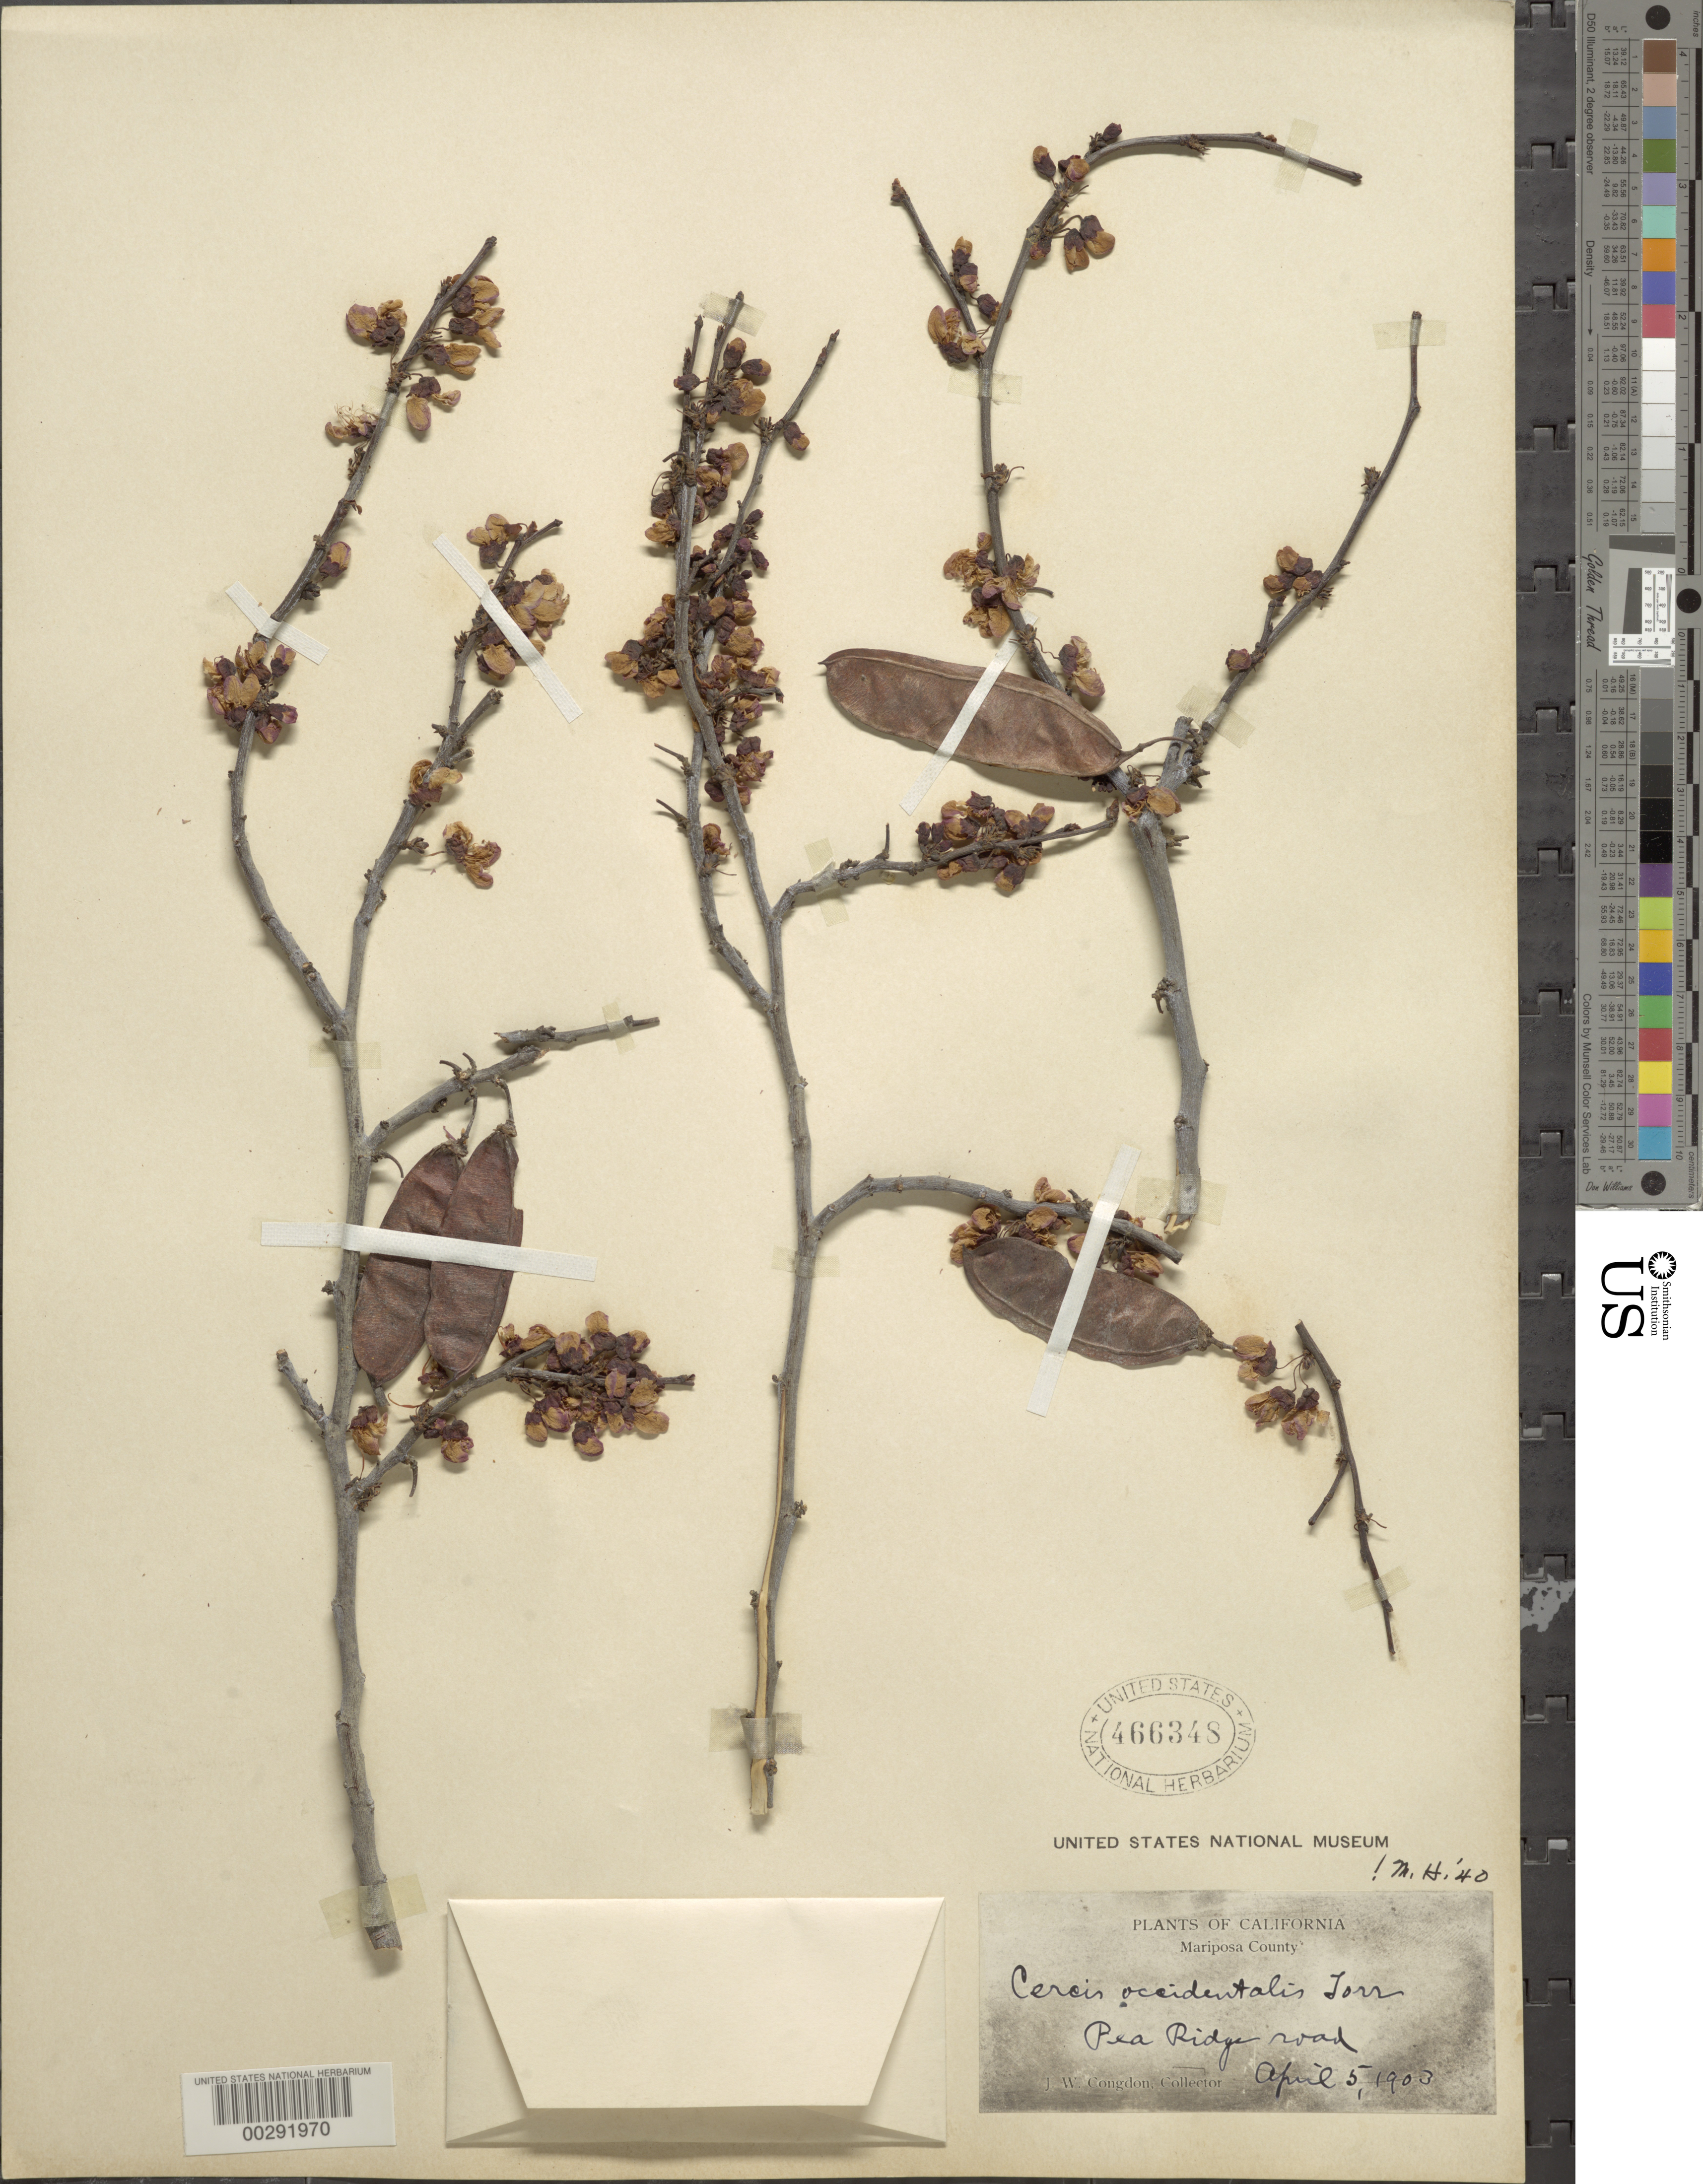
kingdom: Plantae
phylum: Tracheophyta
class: Magnoliopsida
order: Fabales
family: Fabaceae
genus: Cercis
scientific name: Cercis occidentalis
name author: Torr. ex A. Gray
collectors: J. W. Congdon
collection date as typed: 05 Apr 1903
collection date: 1903-04-05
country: United States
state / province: California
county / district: Mariposa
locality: Pea ridge road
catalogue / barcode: US 466348